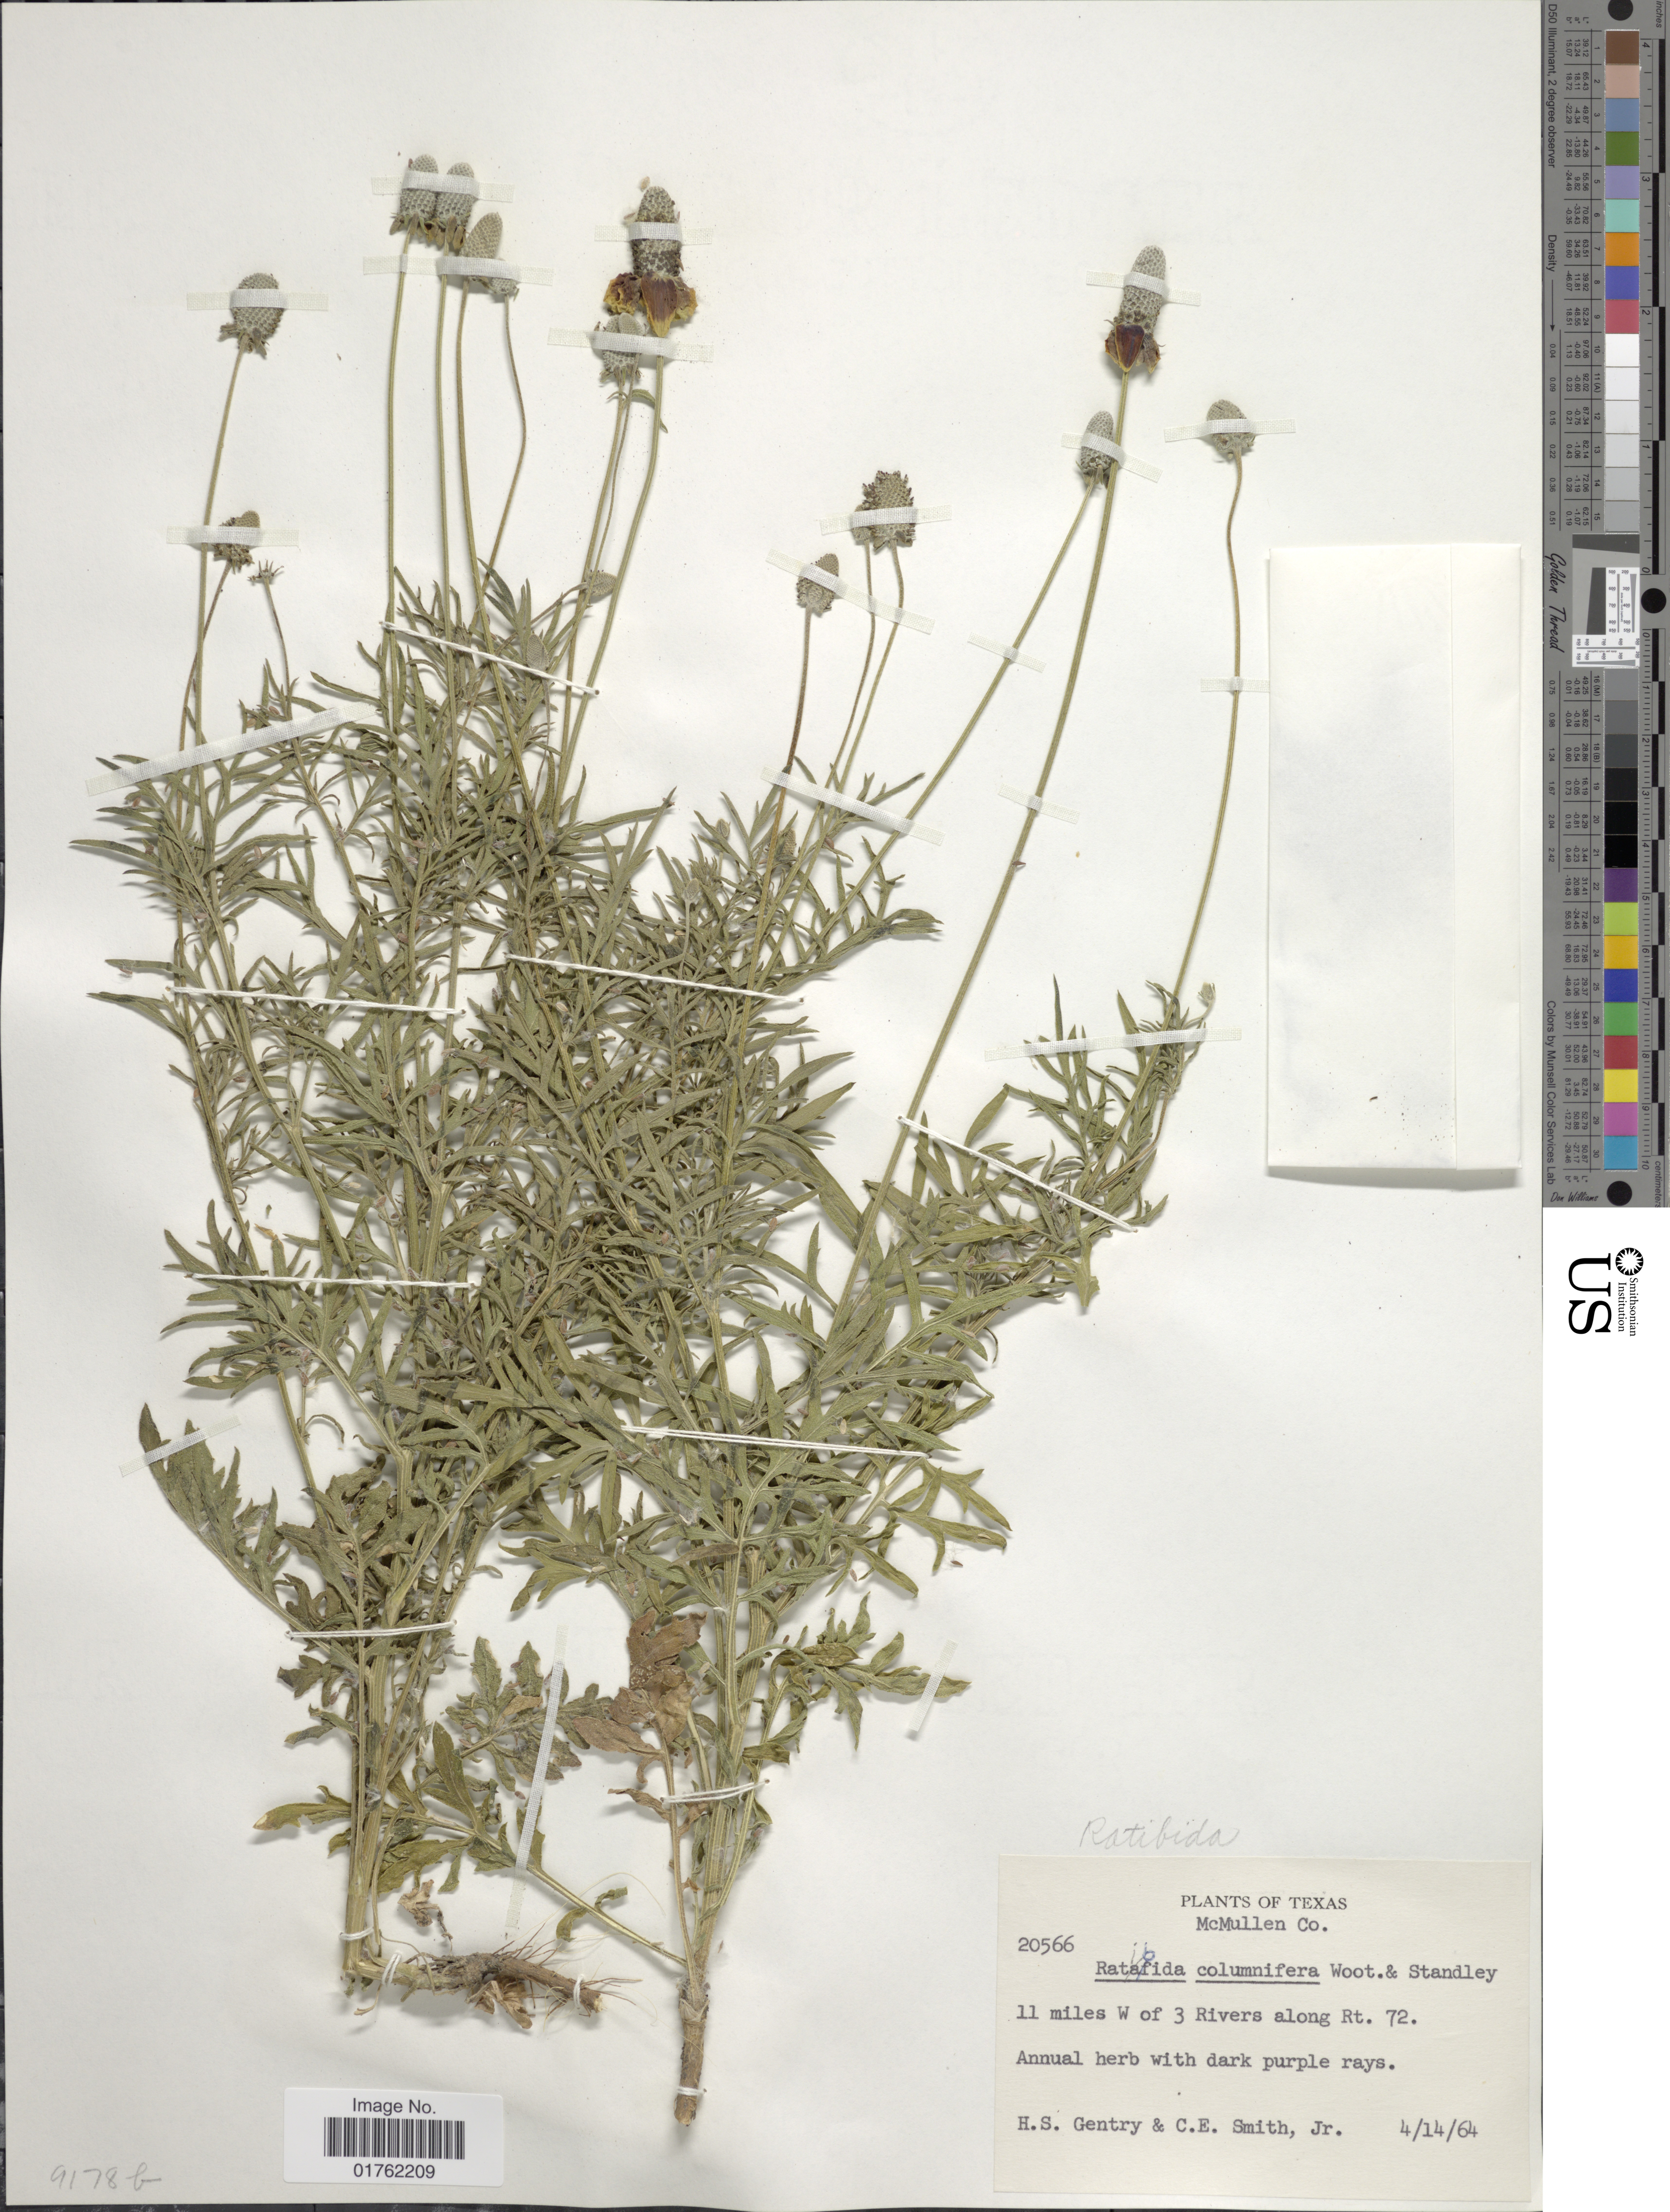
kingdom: Plantae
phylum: Tracheophyta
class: Magnoliopsida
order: Asterales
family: Asteraceae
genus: Ratibida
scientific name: Ratibida columnaris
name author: (Pursh) D. Don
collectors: H. S. Gentry & C. E. Smith Jr.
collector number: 20566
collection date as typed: Transcribed d/m/y: 14/4/64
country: United States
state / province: Texas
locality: McMullen Co., 11 miles W of 3 Rivers along Rt. 72